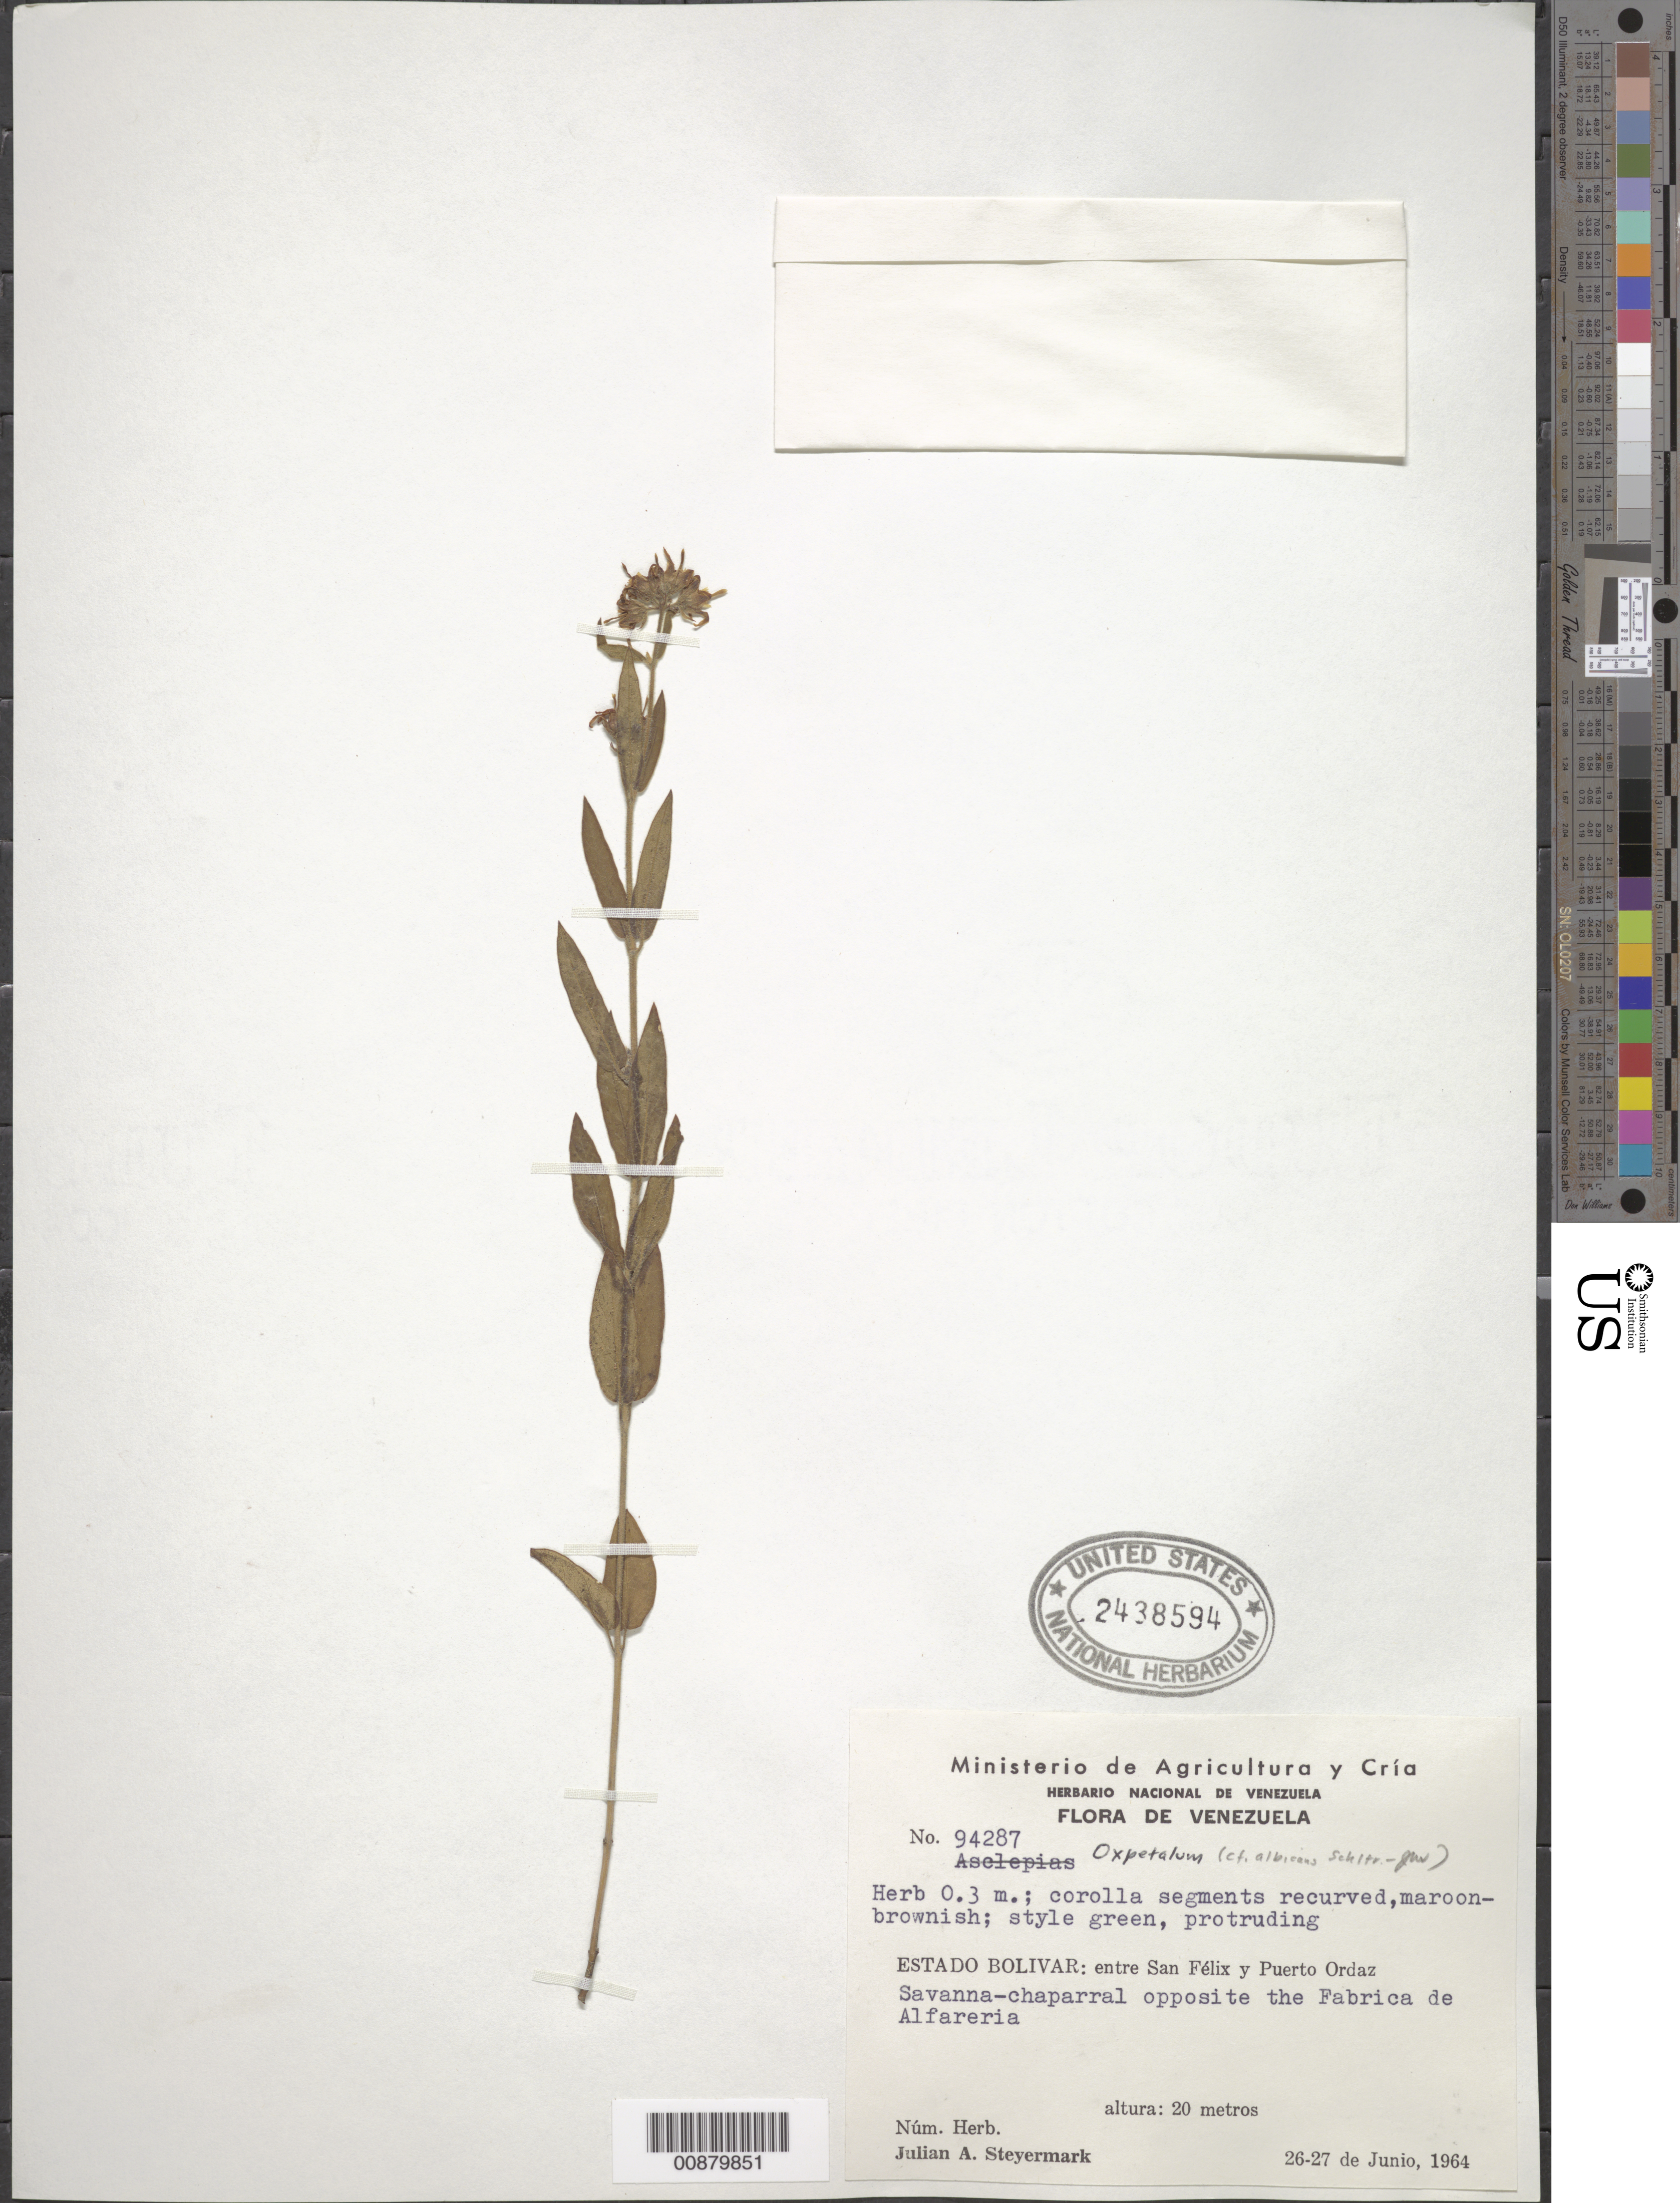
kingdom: Plantae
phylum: Tracheophyta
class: Magnoliopsida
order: Gentianales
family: Apocynaceae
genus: Oxypetalum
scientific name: Oxypetalum albicans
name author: Schltr.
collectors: J. Steyermark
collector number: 94287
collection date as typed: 26-Jun-64 to 27-Jun-64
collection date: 1964-06-26/1964-06-27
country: Venezuela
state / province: Bolívar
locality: San Félix to Puerto Ordaz, opp. Fabrica de Alfareria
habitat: Savanna-chaparral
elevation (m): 20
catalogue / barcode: US 2438594